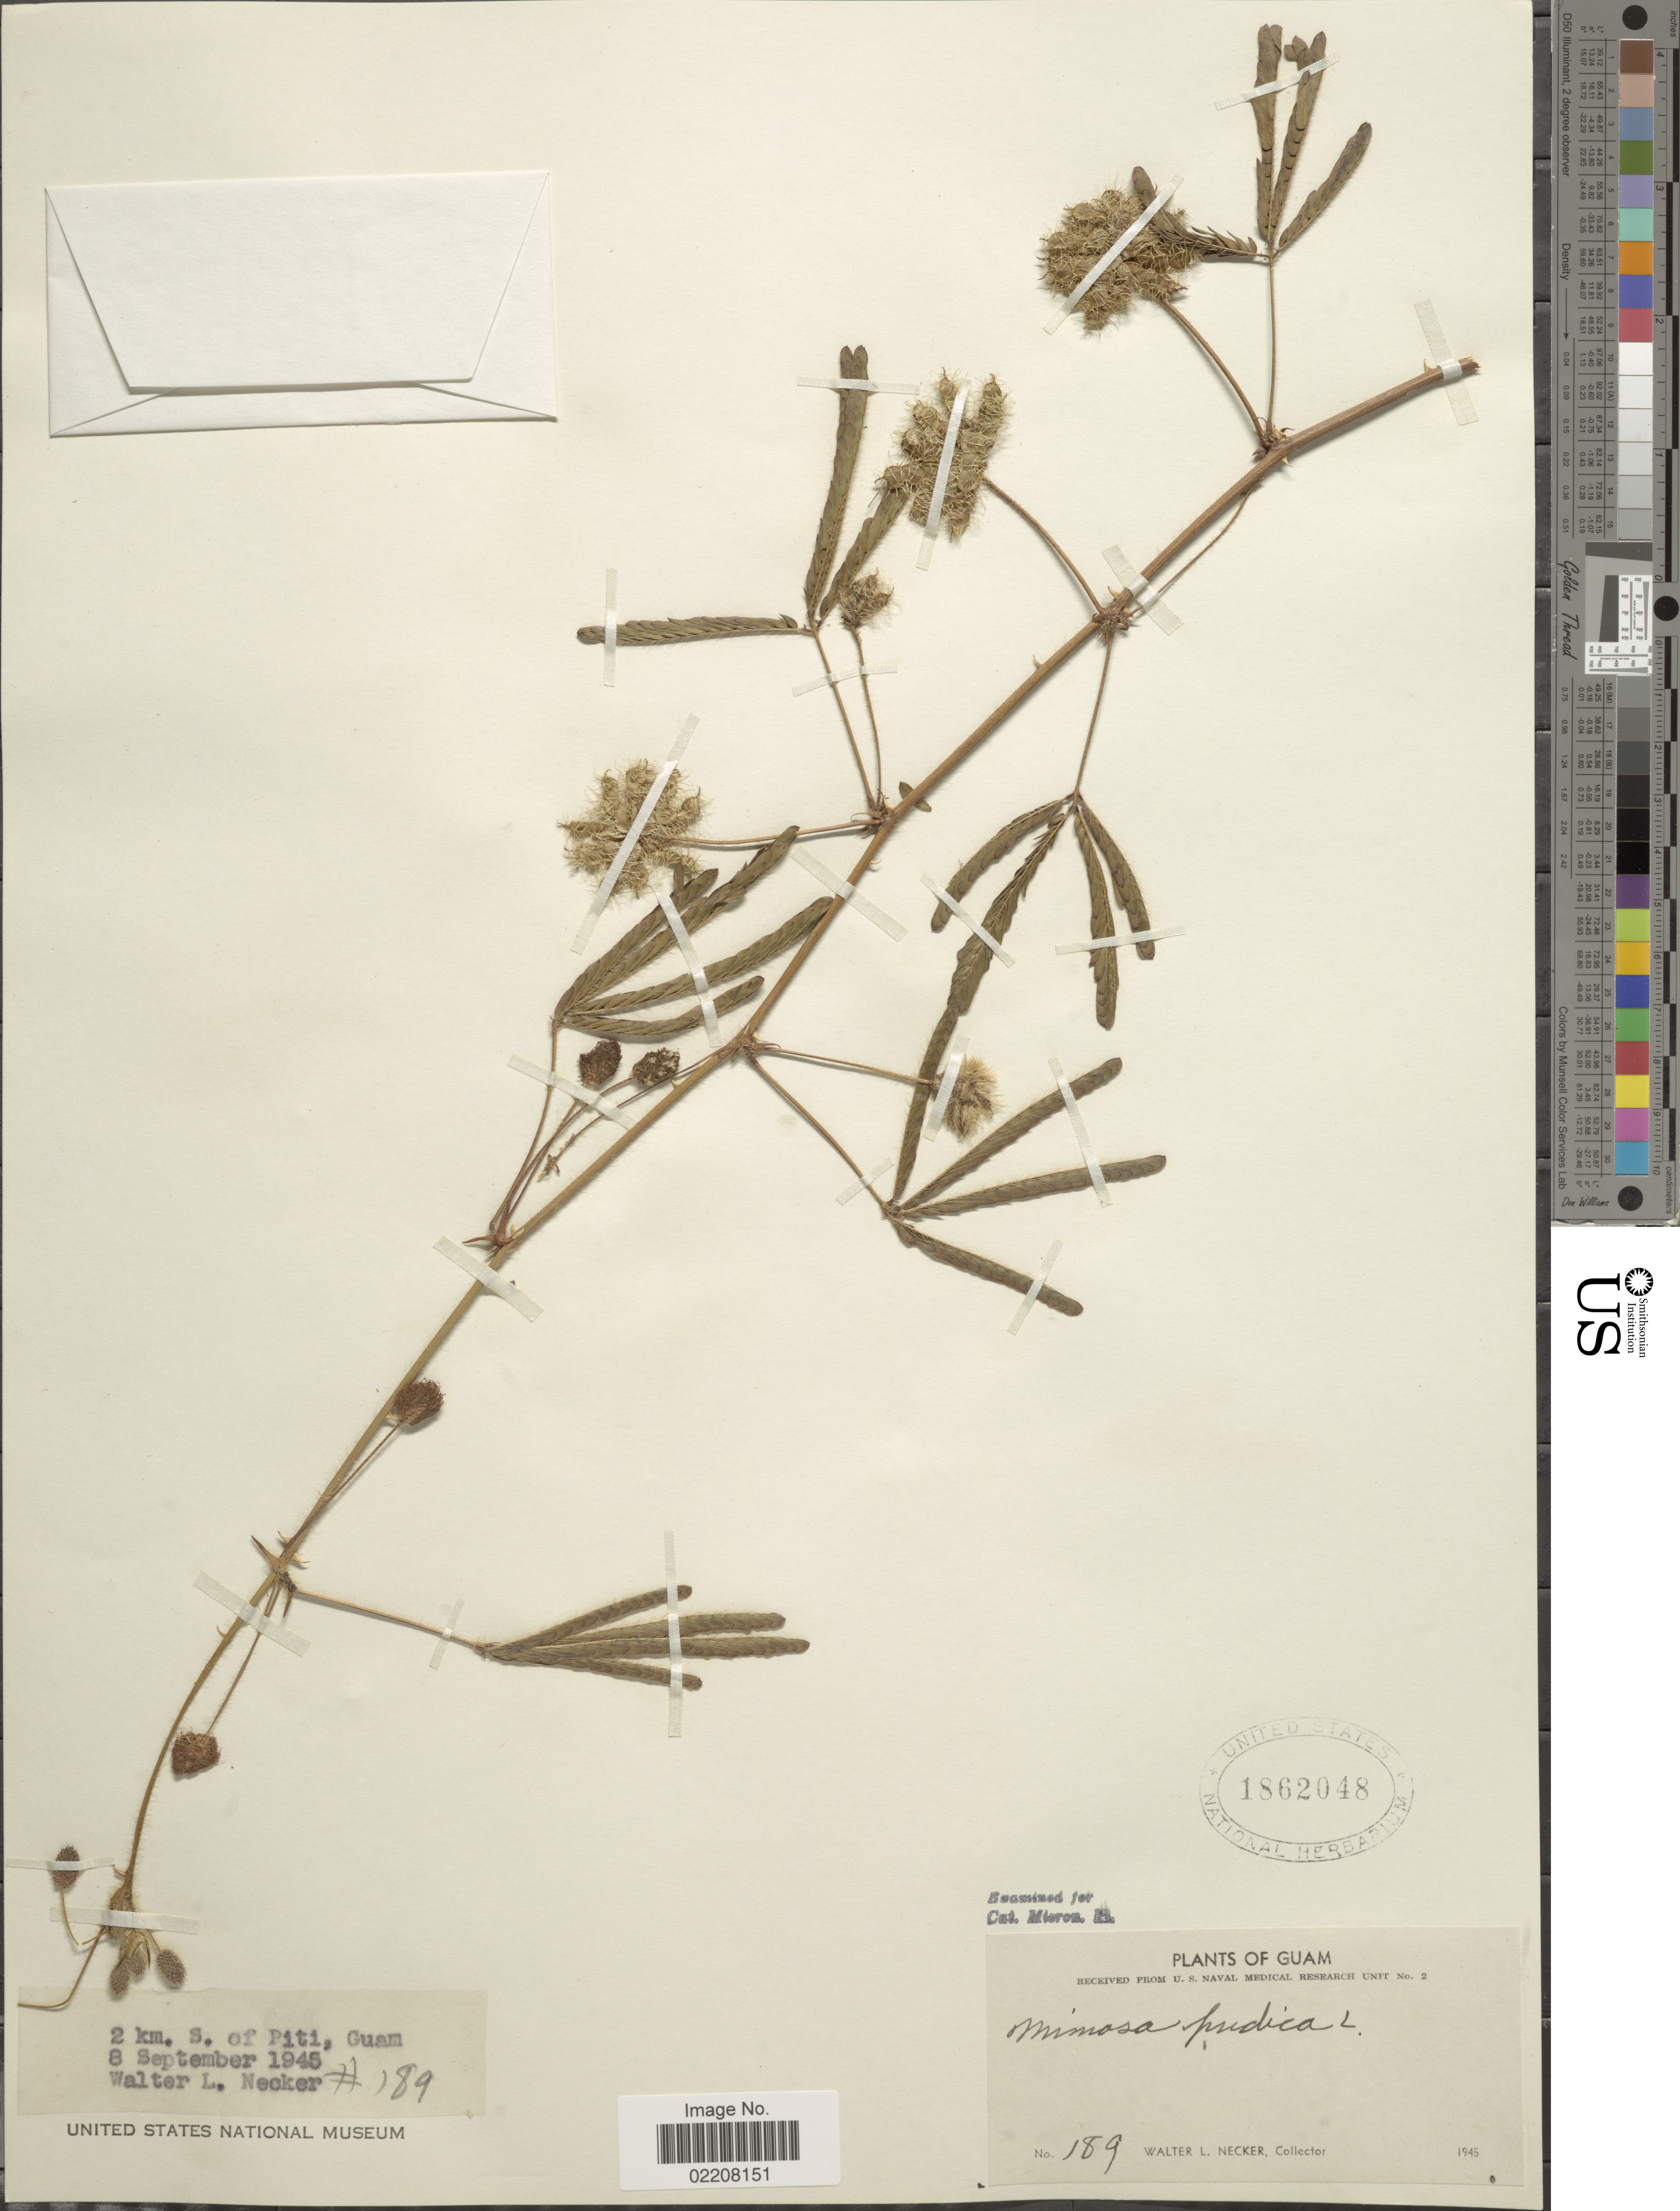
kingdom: Plantae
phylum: Tracheophyta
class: Magnoliopsida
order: Fabales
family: Fabaceae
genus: Mimosa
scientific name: Mimosa pudica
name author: L.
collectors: W. L. Necker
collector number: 189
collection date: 1945-09-08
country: Guam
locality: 2 km. S. of Piti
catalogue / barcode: US 1862048